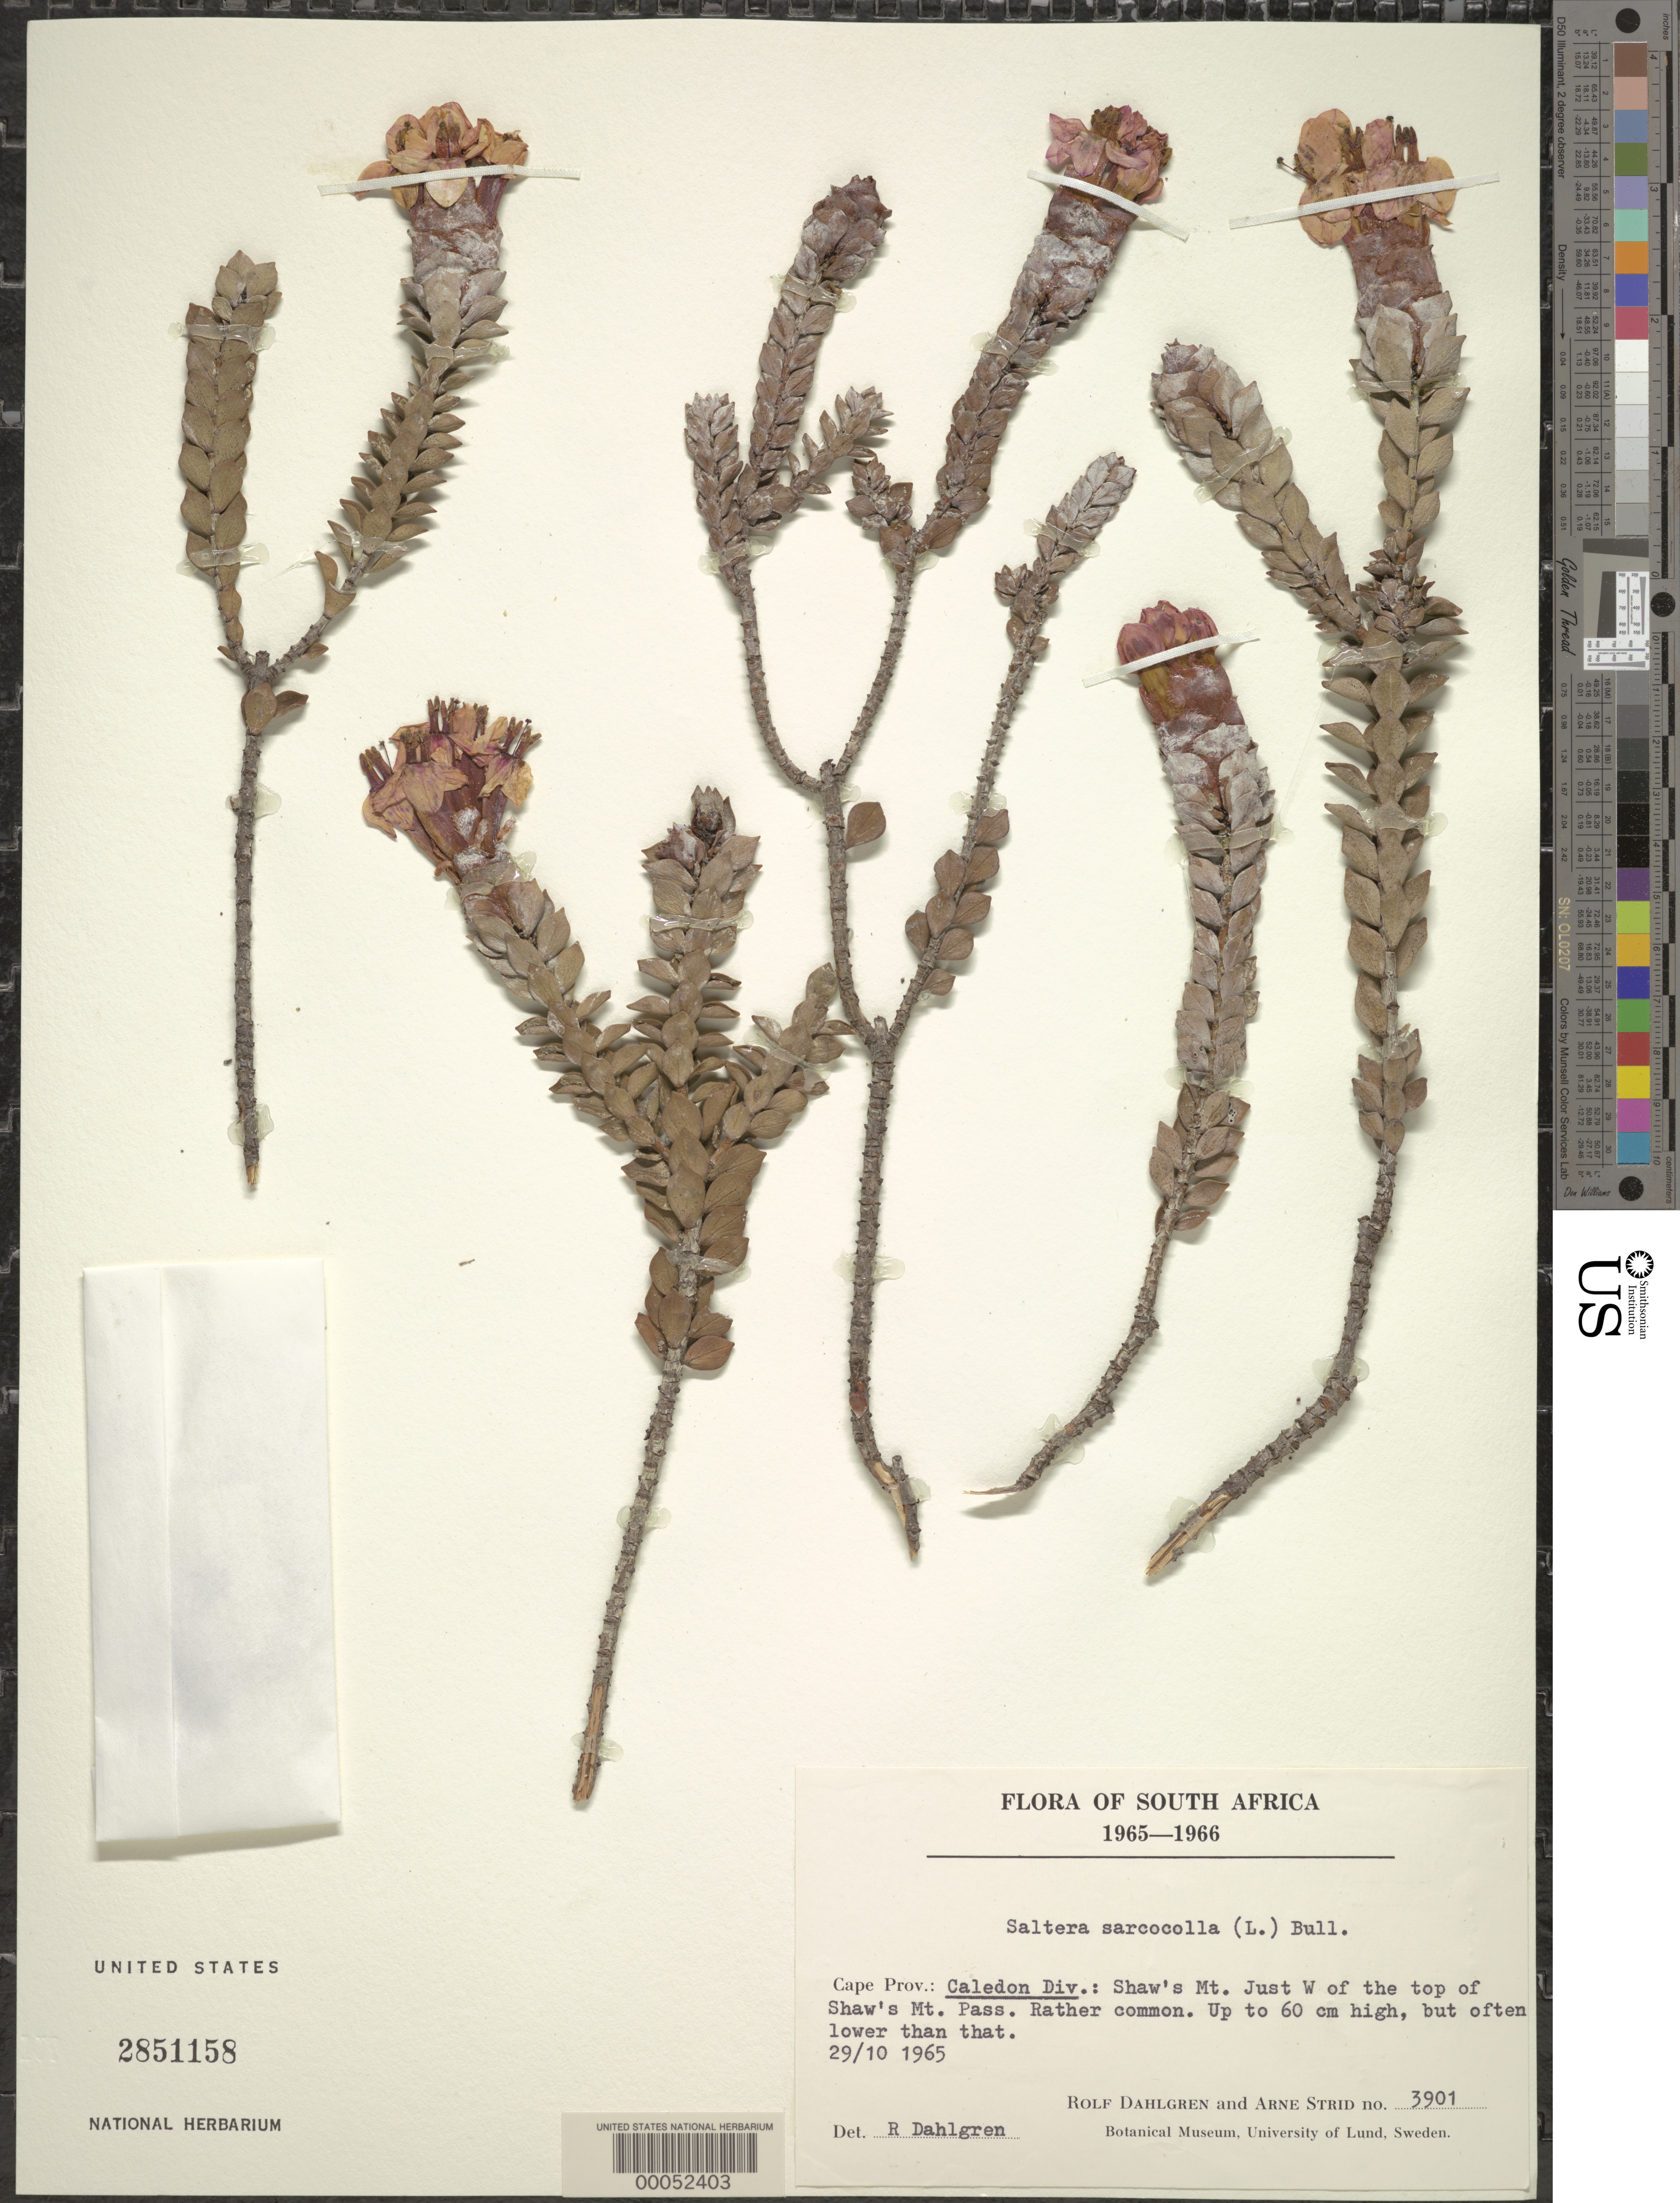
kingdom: Plantae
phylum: Tracheophyta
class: Magnoliopsida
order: Myrtales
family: Penaeaceae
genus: Penaea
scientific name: Penaea sarcocolla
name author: L.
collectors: R. Dahlgren & A. Strid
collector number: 3901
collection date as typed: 29 Oct 1965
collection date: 1965-10-29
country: South Africa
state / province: Western Cape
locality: Shaw's mountain just w of top of shaw's mountain pass. Caledon Div.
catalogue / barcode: US 2851158